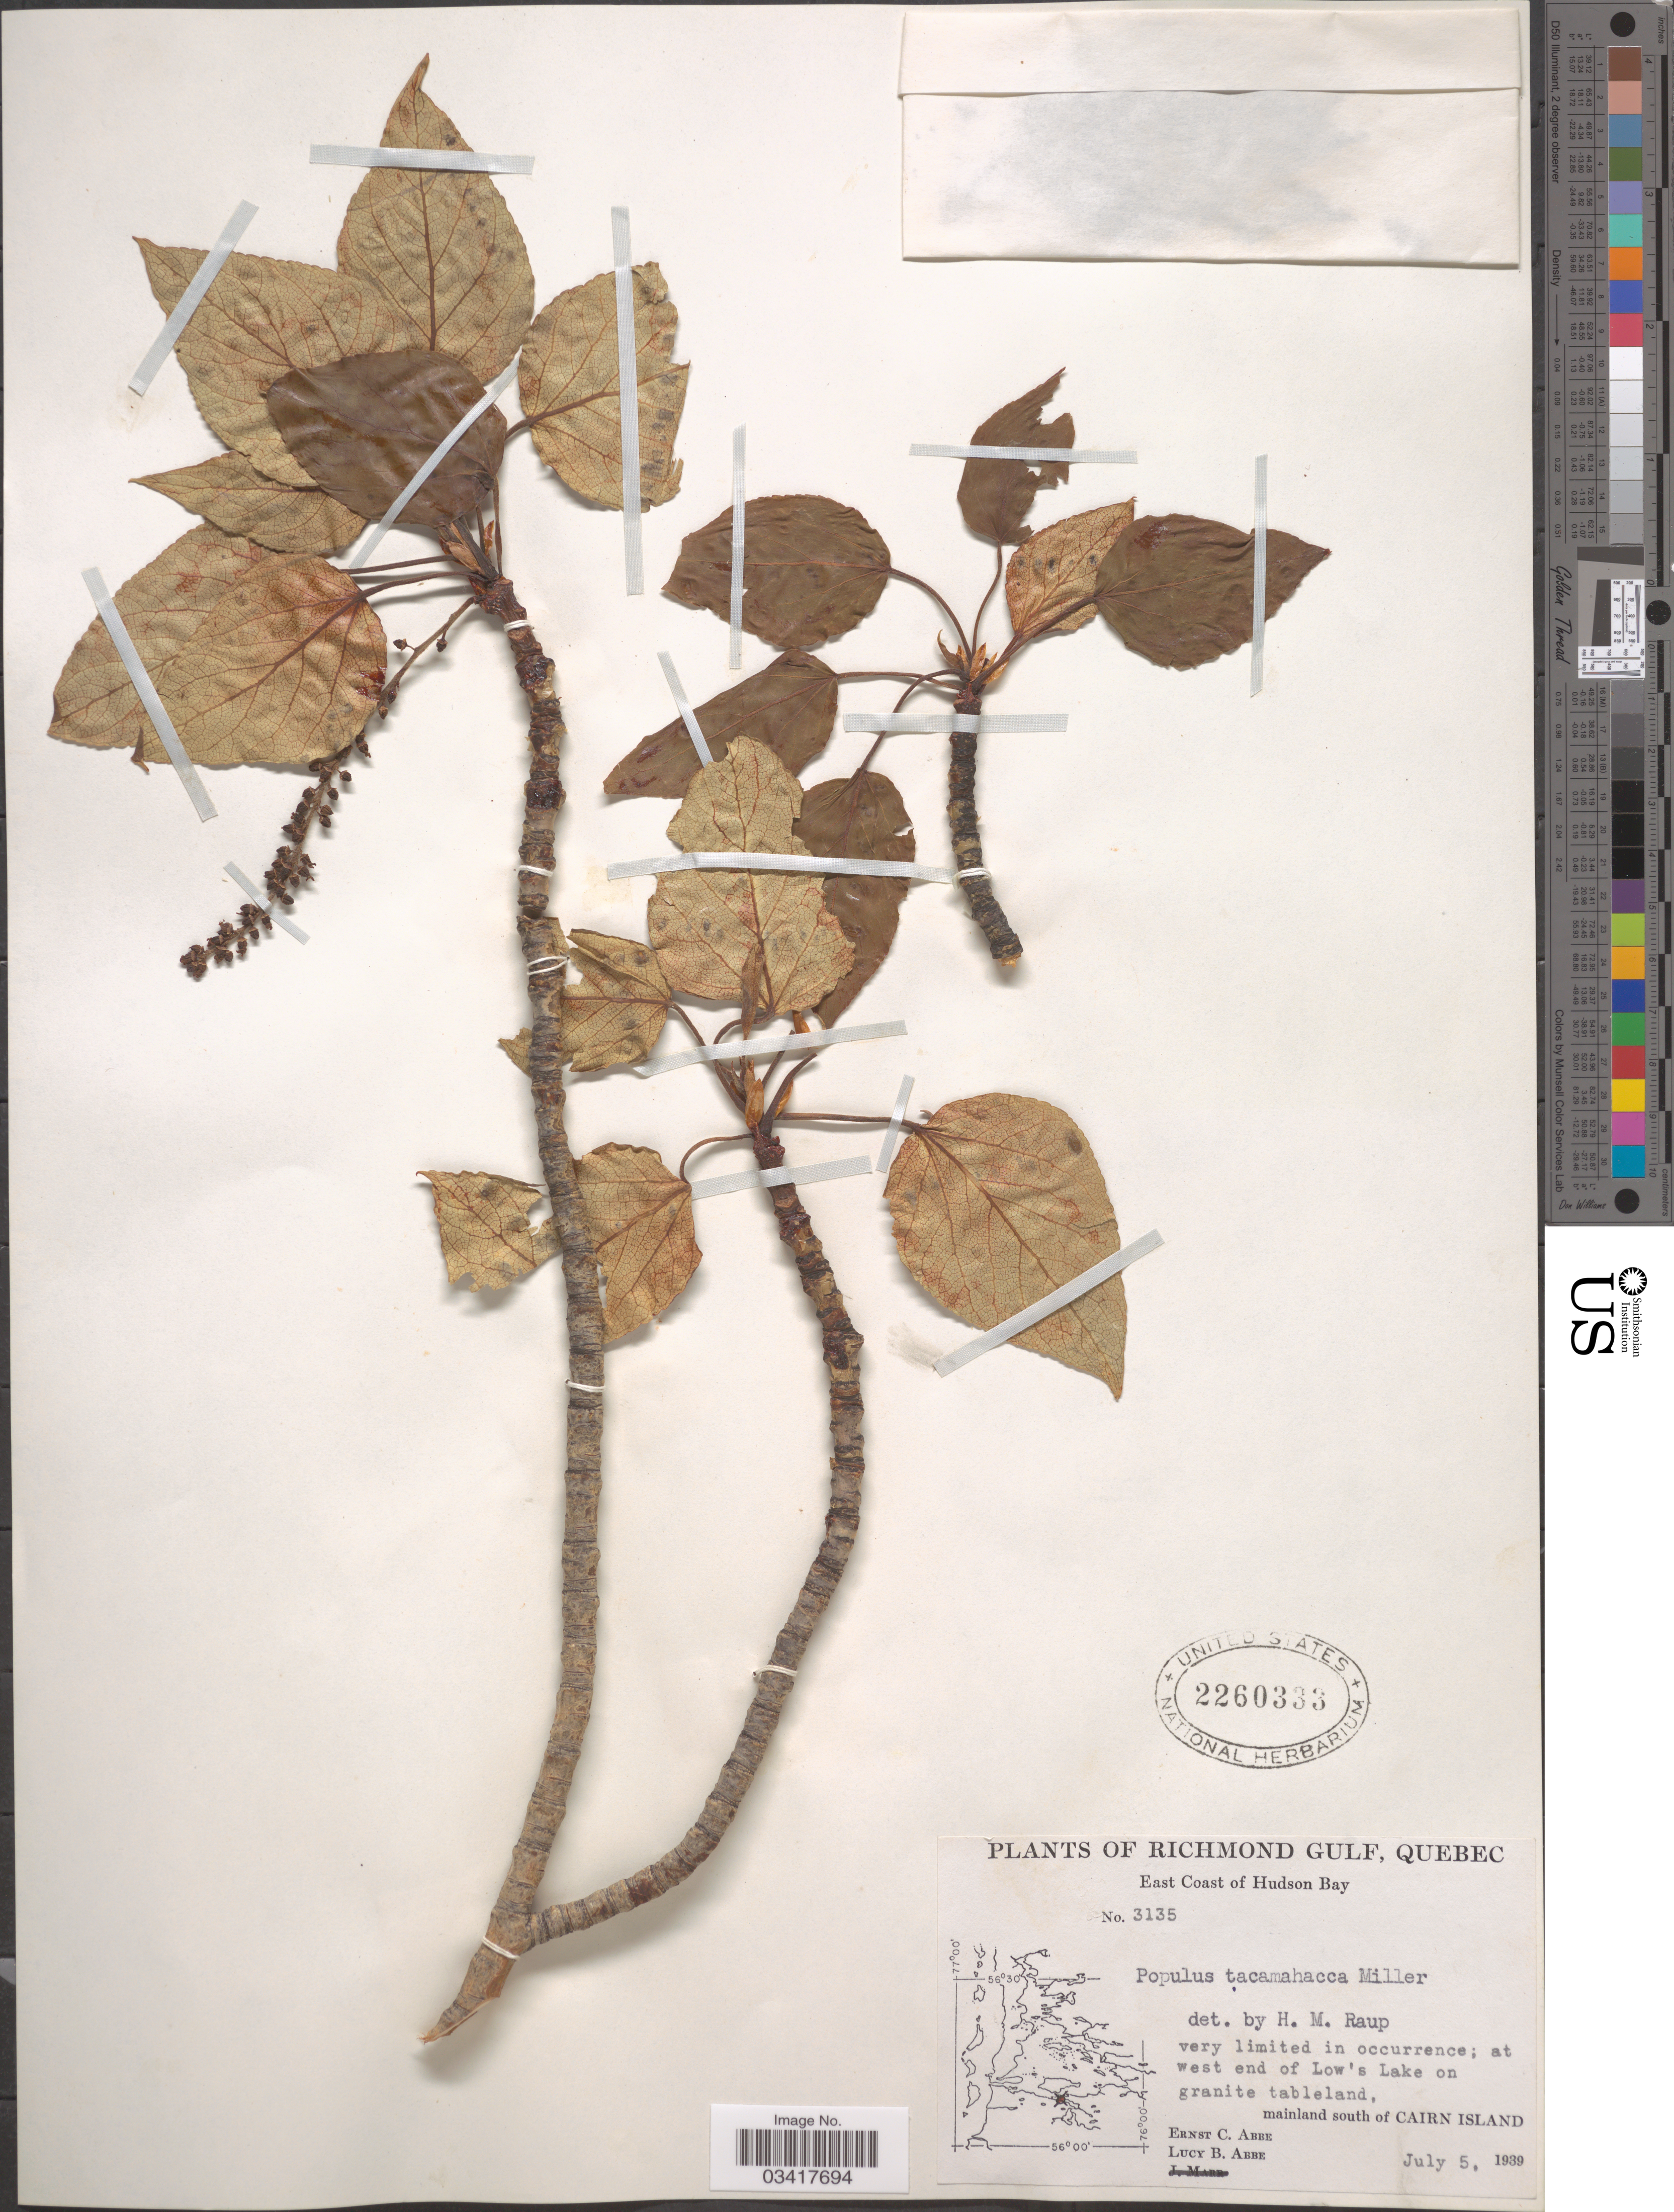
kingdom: Plantae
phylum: Tracheophyta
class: Magnoliopsida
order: Malpighiales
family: Salicaceae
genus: Populus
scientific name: Populus balsamifera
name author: L.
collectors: E. C. Abbe & L. B. Abbe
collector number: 3135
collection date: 1939-07-05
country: Canada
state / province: Quebec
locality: Richmond Gulf. East Coast of Hudson Bay. At west end of Low's Lake on granite tableland, mainland south of Cairn Island.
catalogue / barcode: US 2260333